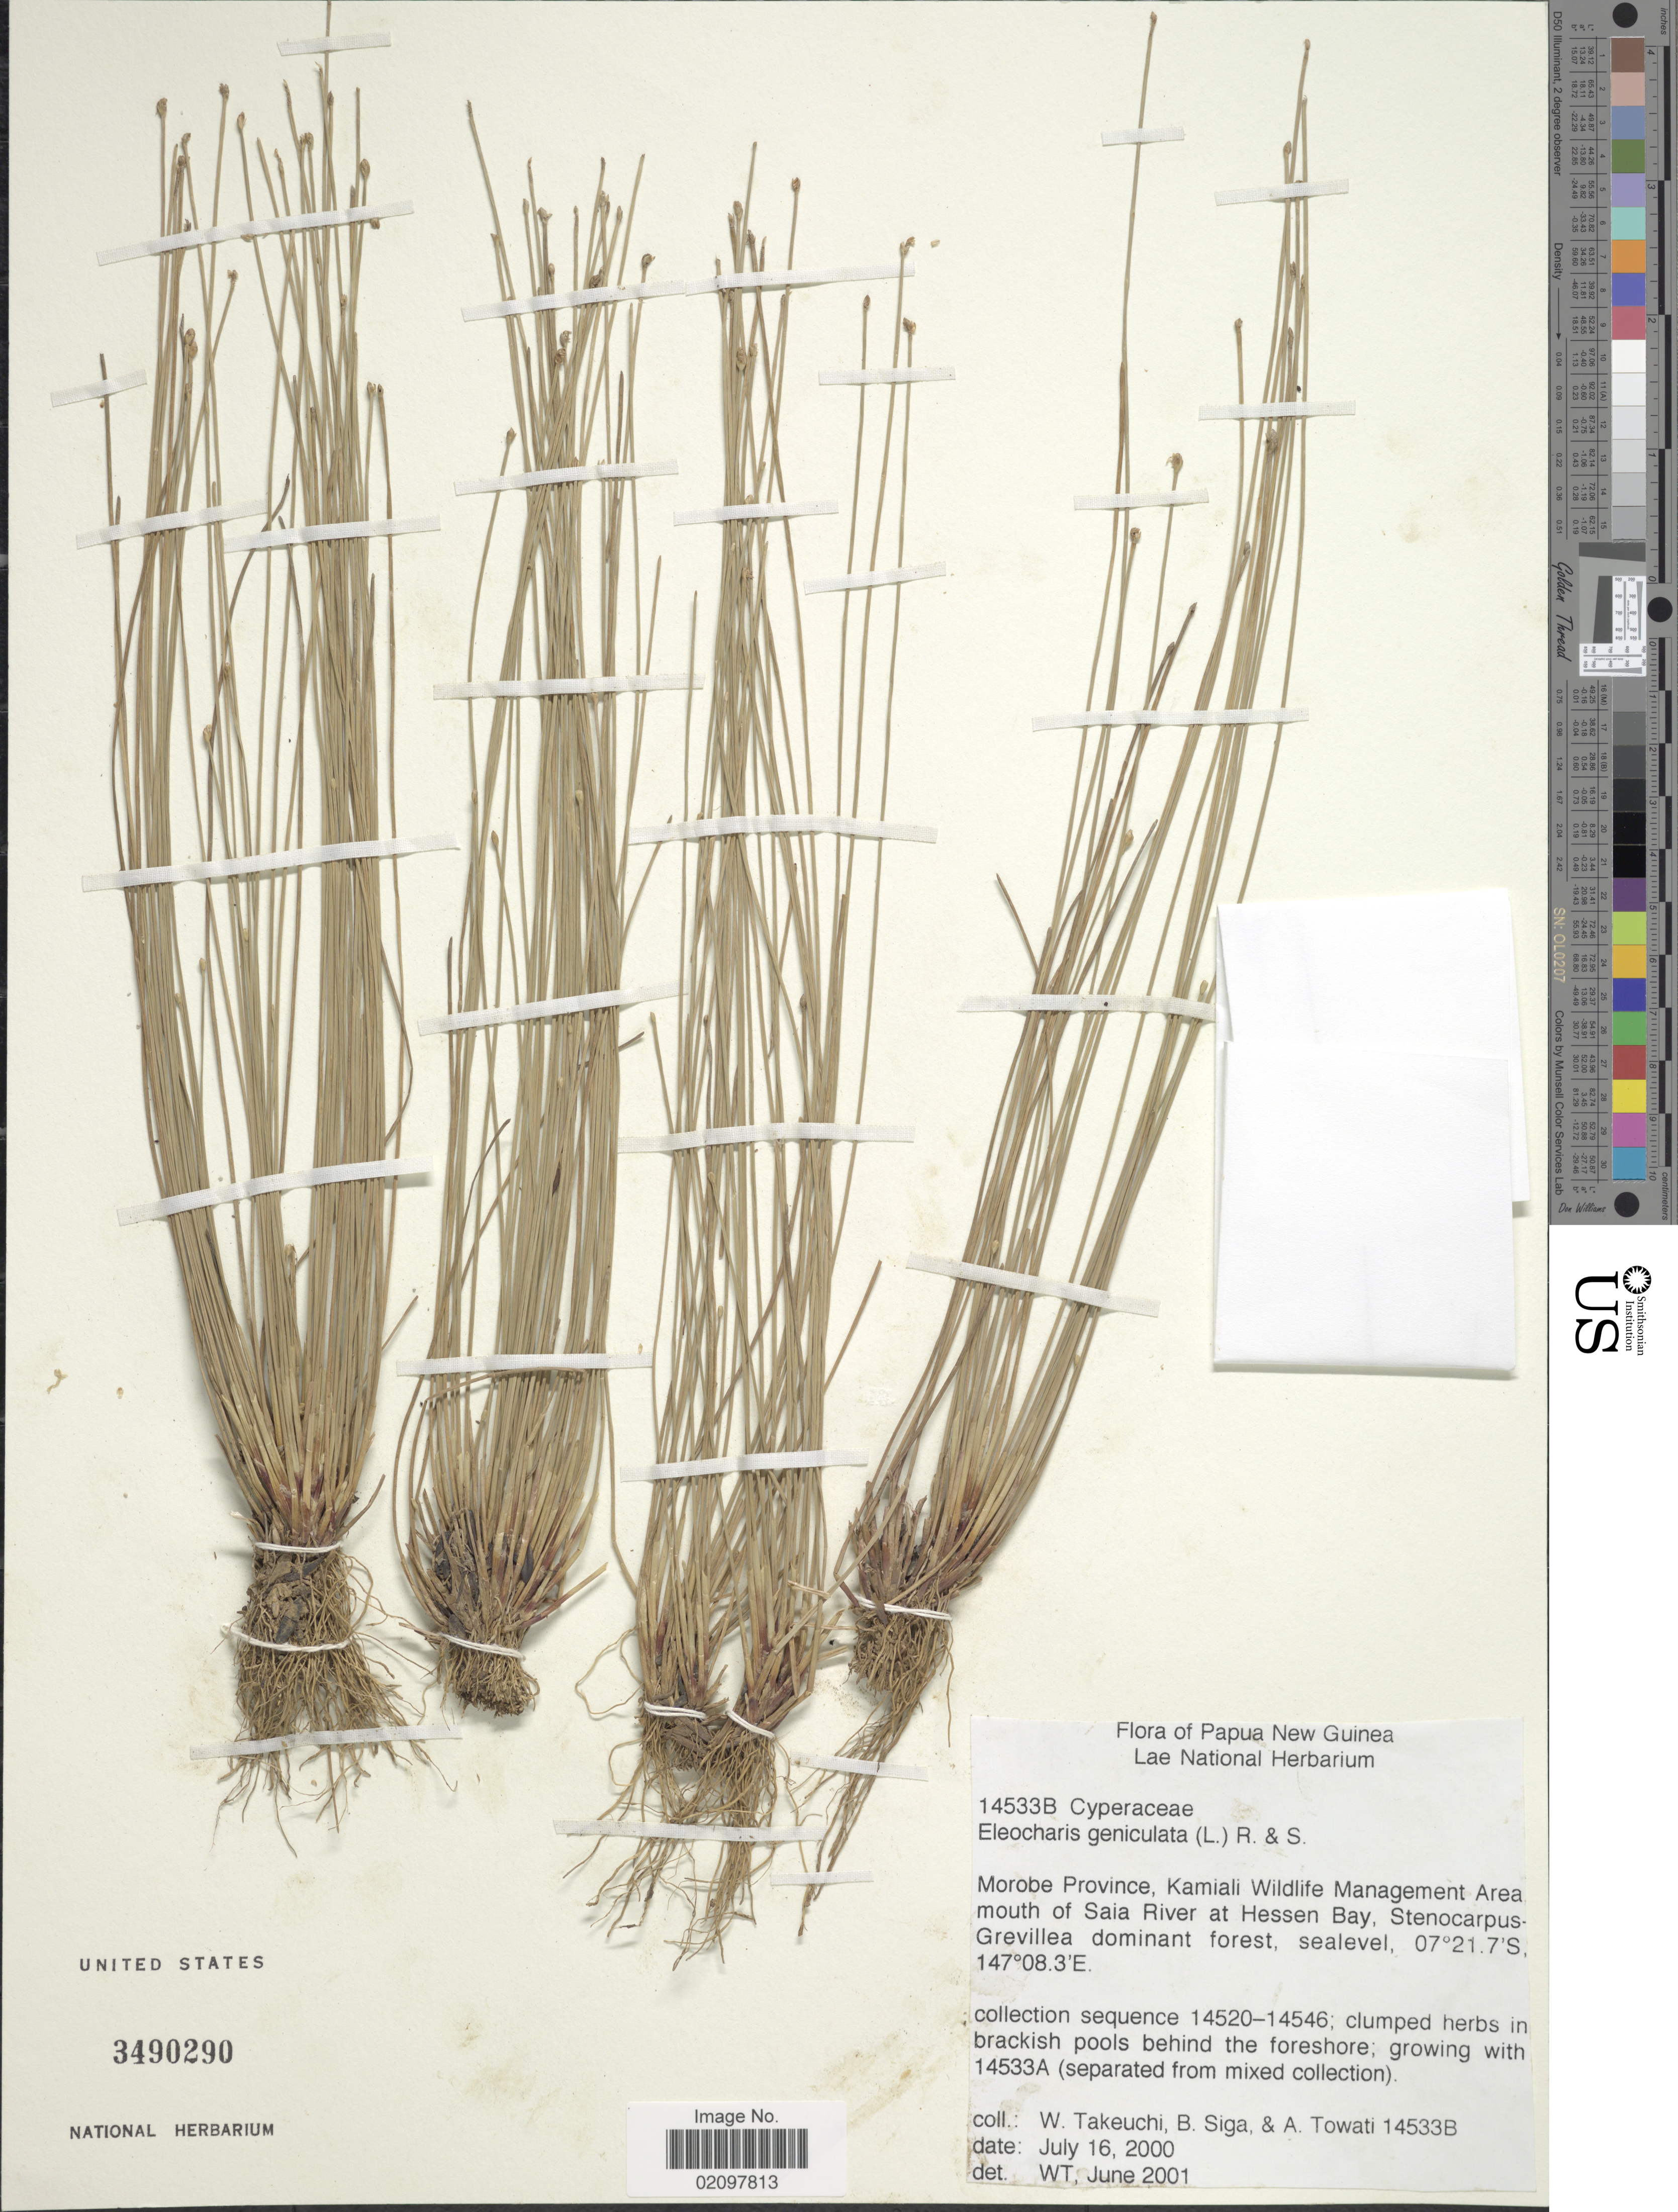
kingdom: Plantae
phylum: Tracheophyta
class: Liliopsida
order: Poales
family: Cyperaceae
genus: Eleocharis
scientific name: Eleocharis geniculata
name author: (L.) Roem. & Schult.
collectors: W. Takeuchi, B. Siga & A. Towati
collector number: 14533B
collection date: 2000-07-16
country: Papua New Guinea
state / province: Morobe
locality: Kamiali Wildlife Management Area mouth of Saia River at Hessen Bay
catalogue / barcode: US 3490290